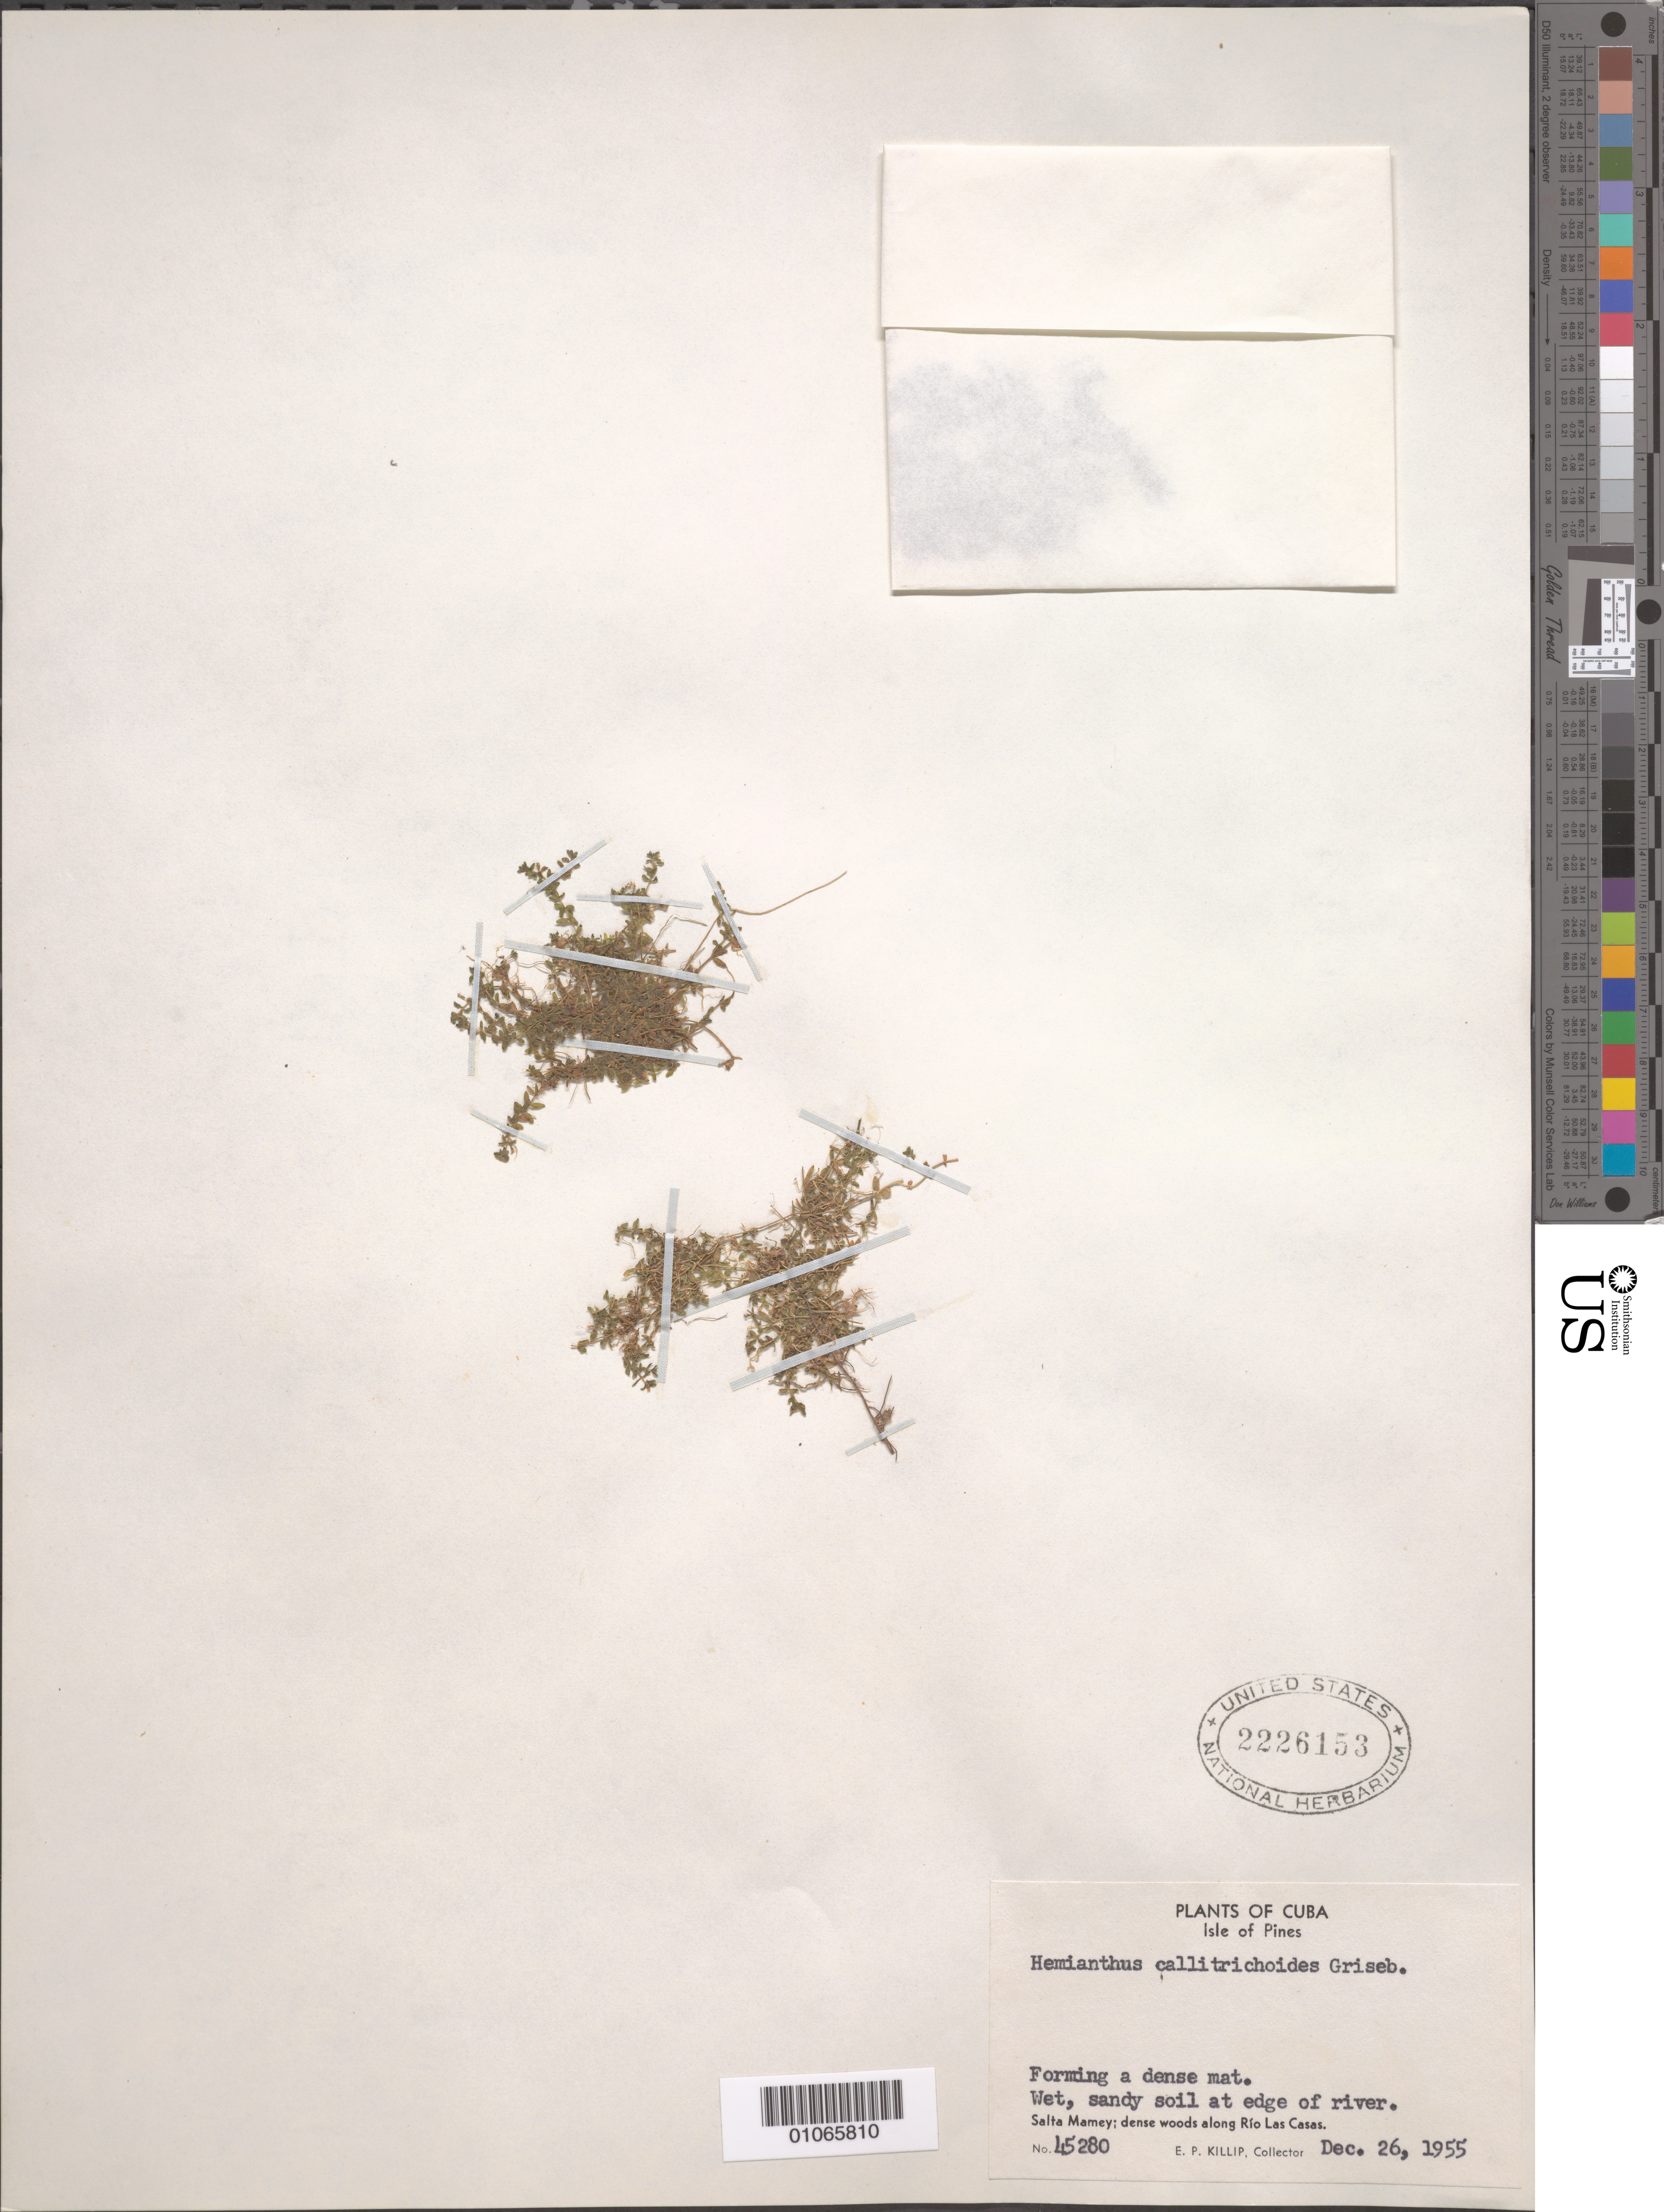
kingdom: Plantae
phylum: Tracheophyta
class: Magnoliopsida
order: Lamiales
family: Linderniaceae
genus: Hemianthus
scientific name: Hemianthus callitrichoides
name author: Griseb.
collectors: E. P. Killip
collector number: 45280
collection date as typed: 26 Dec 1955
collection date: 1955-12-26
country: Cuba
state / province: Isla de La Juventud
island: Isla de la Juventud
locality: Salta Mamey; dense woods along Rio Las Casas Wet, sandy soil at edge of river, forming a dense mat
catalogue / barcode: US 2226153